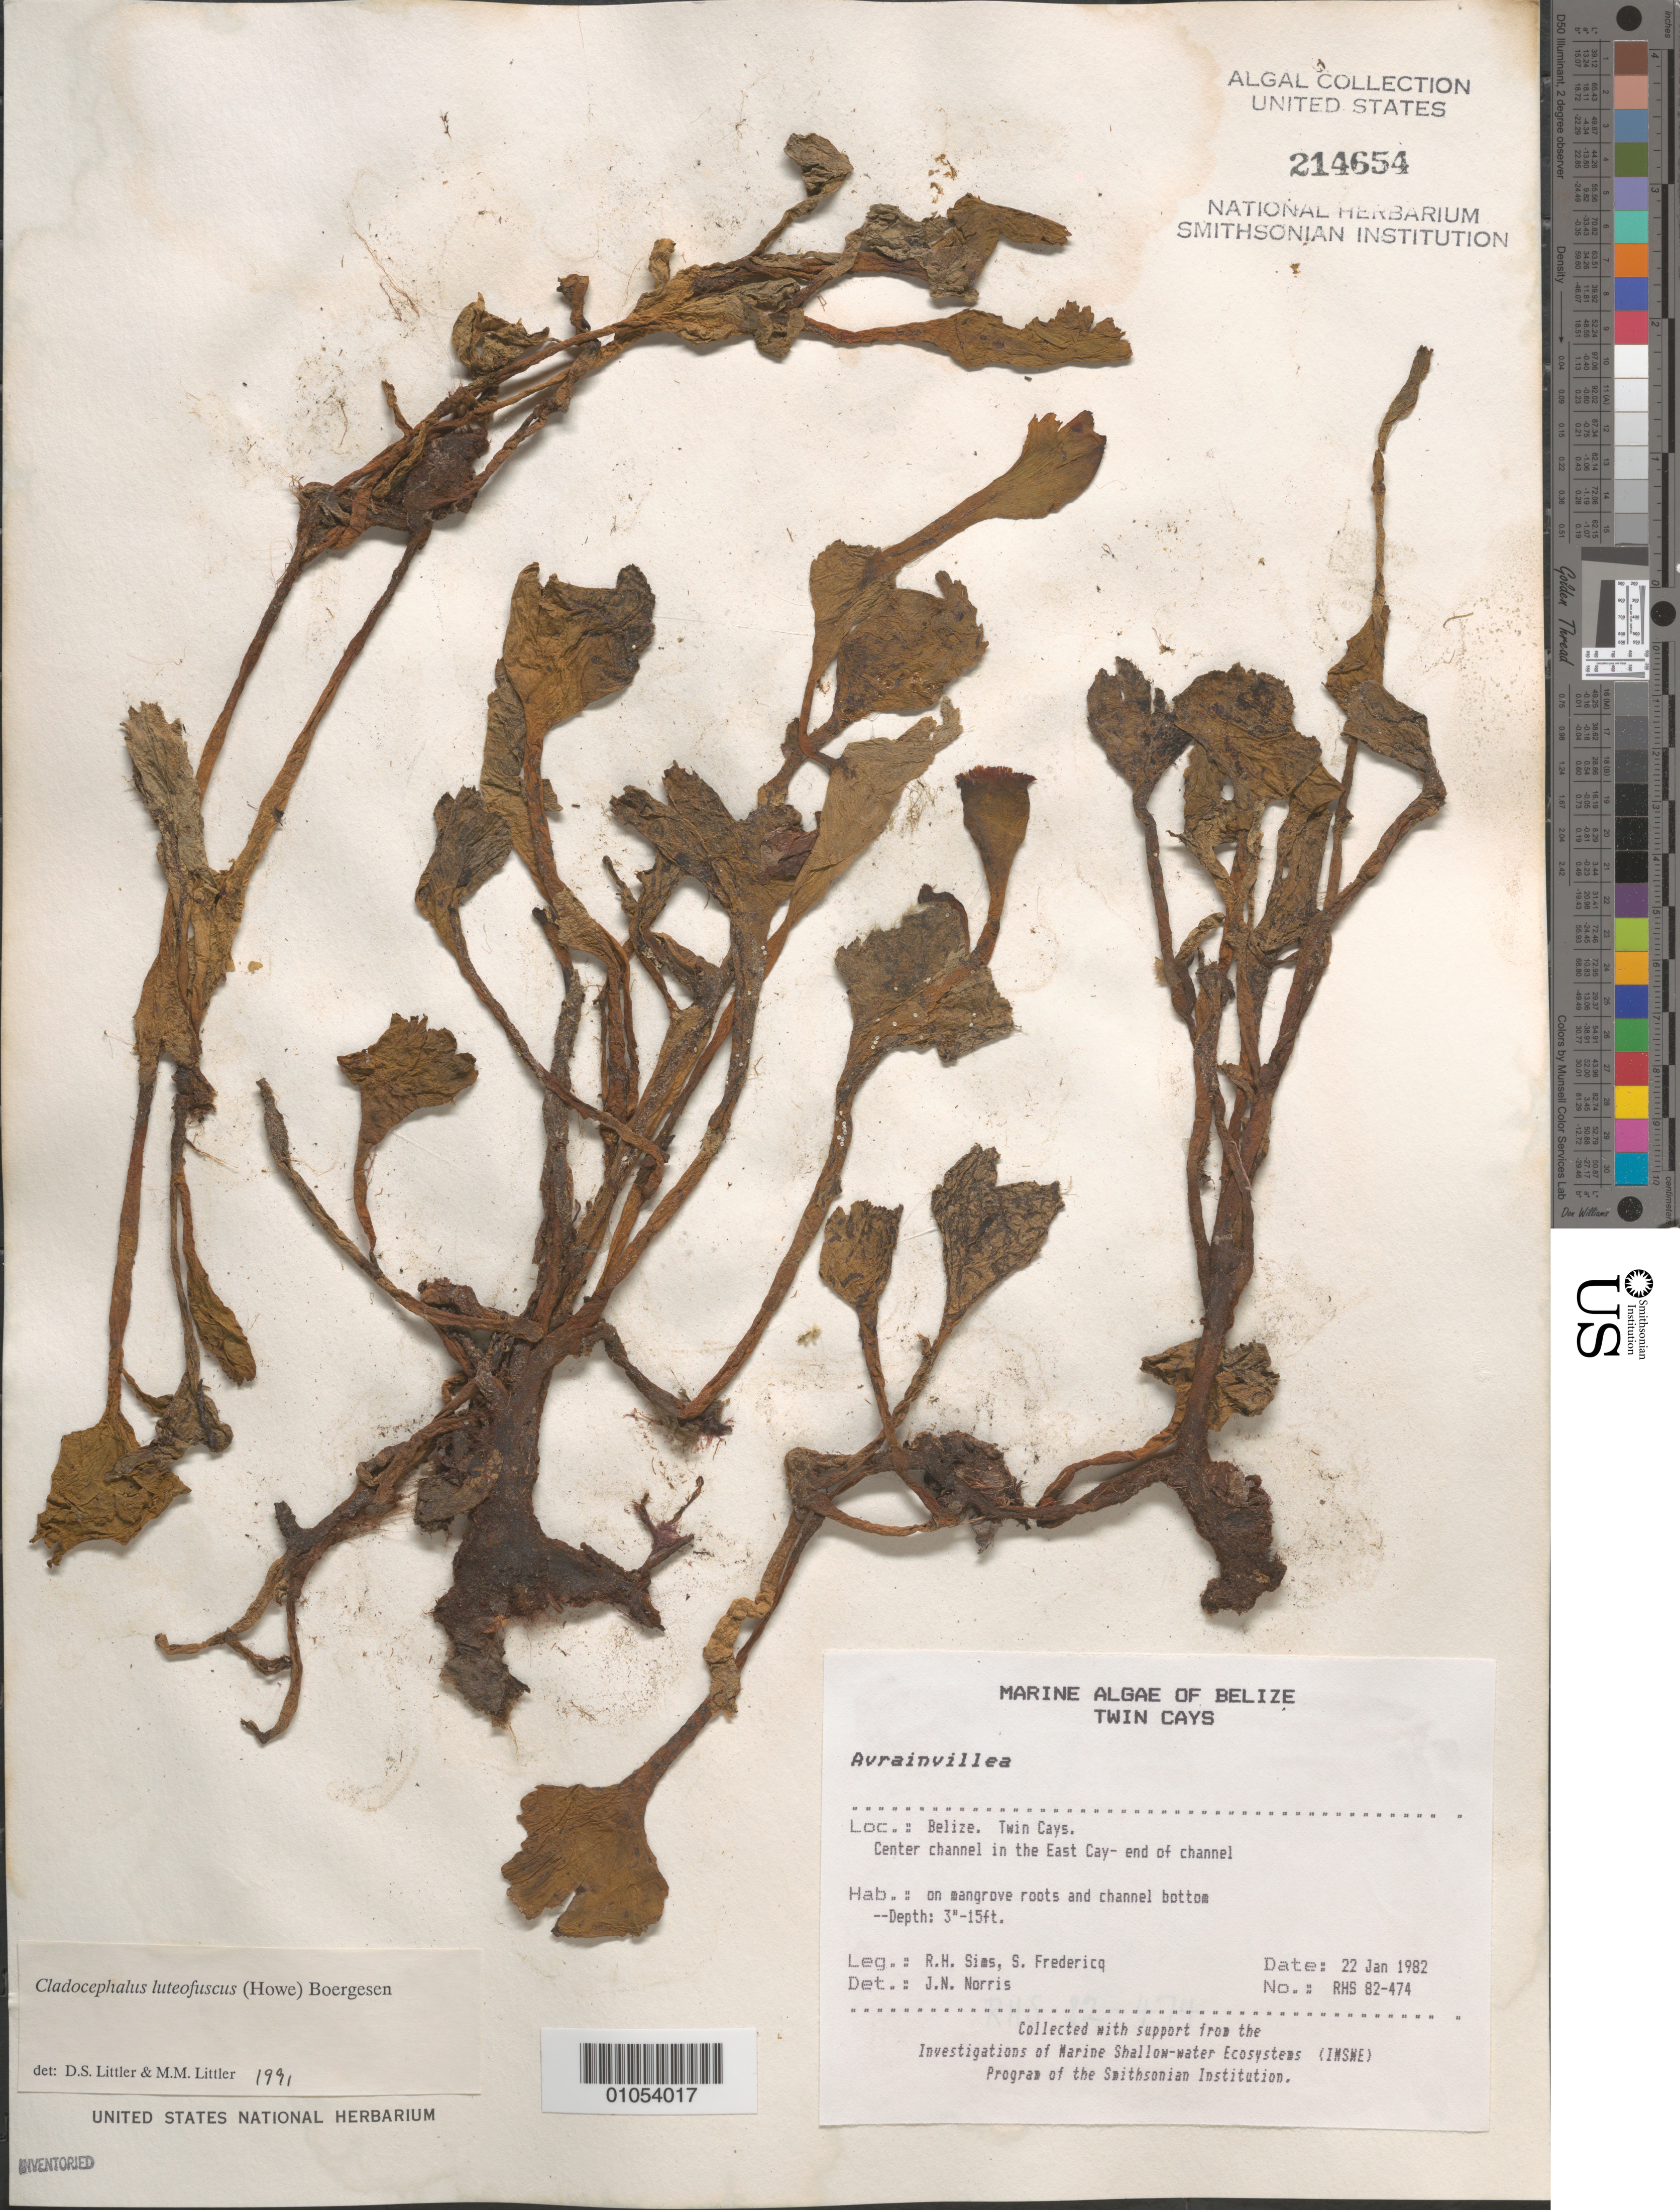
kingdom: Plantae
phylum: Chlorophyta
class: Ulvophyceae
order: Bryopsidales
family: Dichotomosiphonaceae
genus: Cladocephalus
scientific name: Cladocephalus luteofuscus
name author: (P. Crouan & H. Crouan) Børgesen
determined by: Littler, D. S.; Littler, M. M.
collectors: R. H. Sims & S. Fredericq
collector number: RHS 82-474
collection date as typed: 22 Jan 1982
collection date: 1982-01-22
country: Belize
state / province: Stann Creek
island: Twin Cays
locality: Center channel in the East Cay end of channel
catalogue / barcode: US 214654